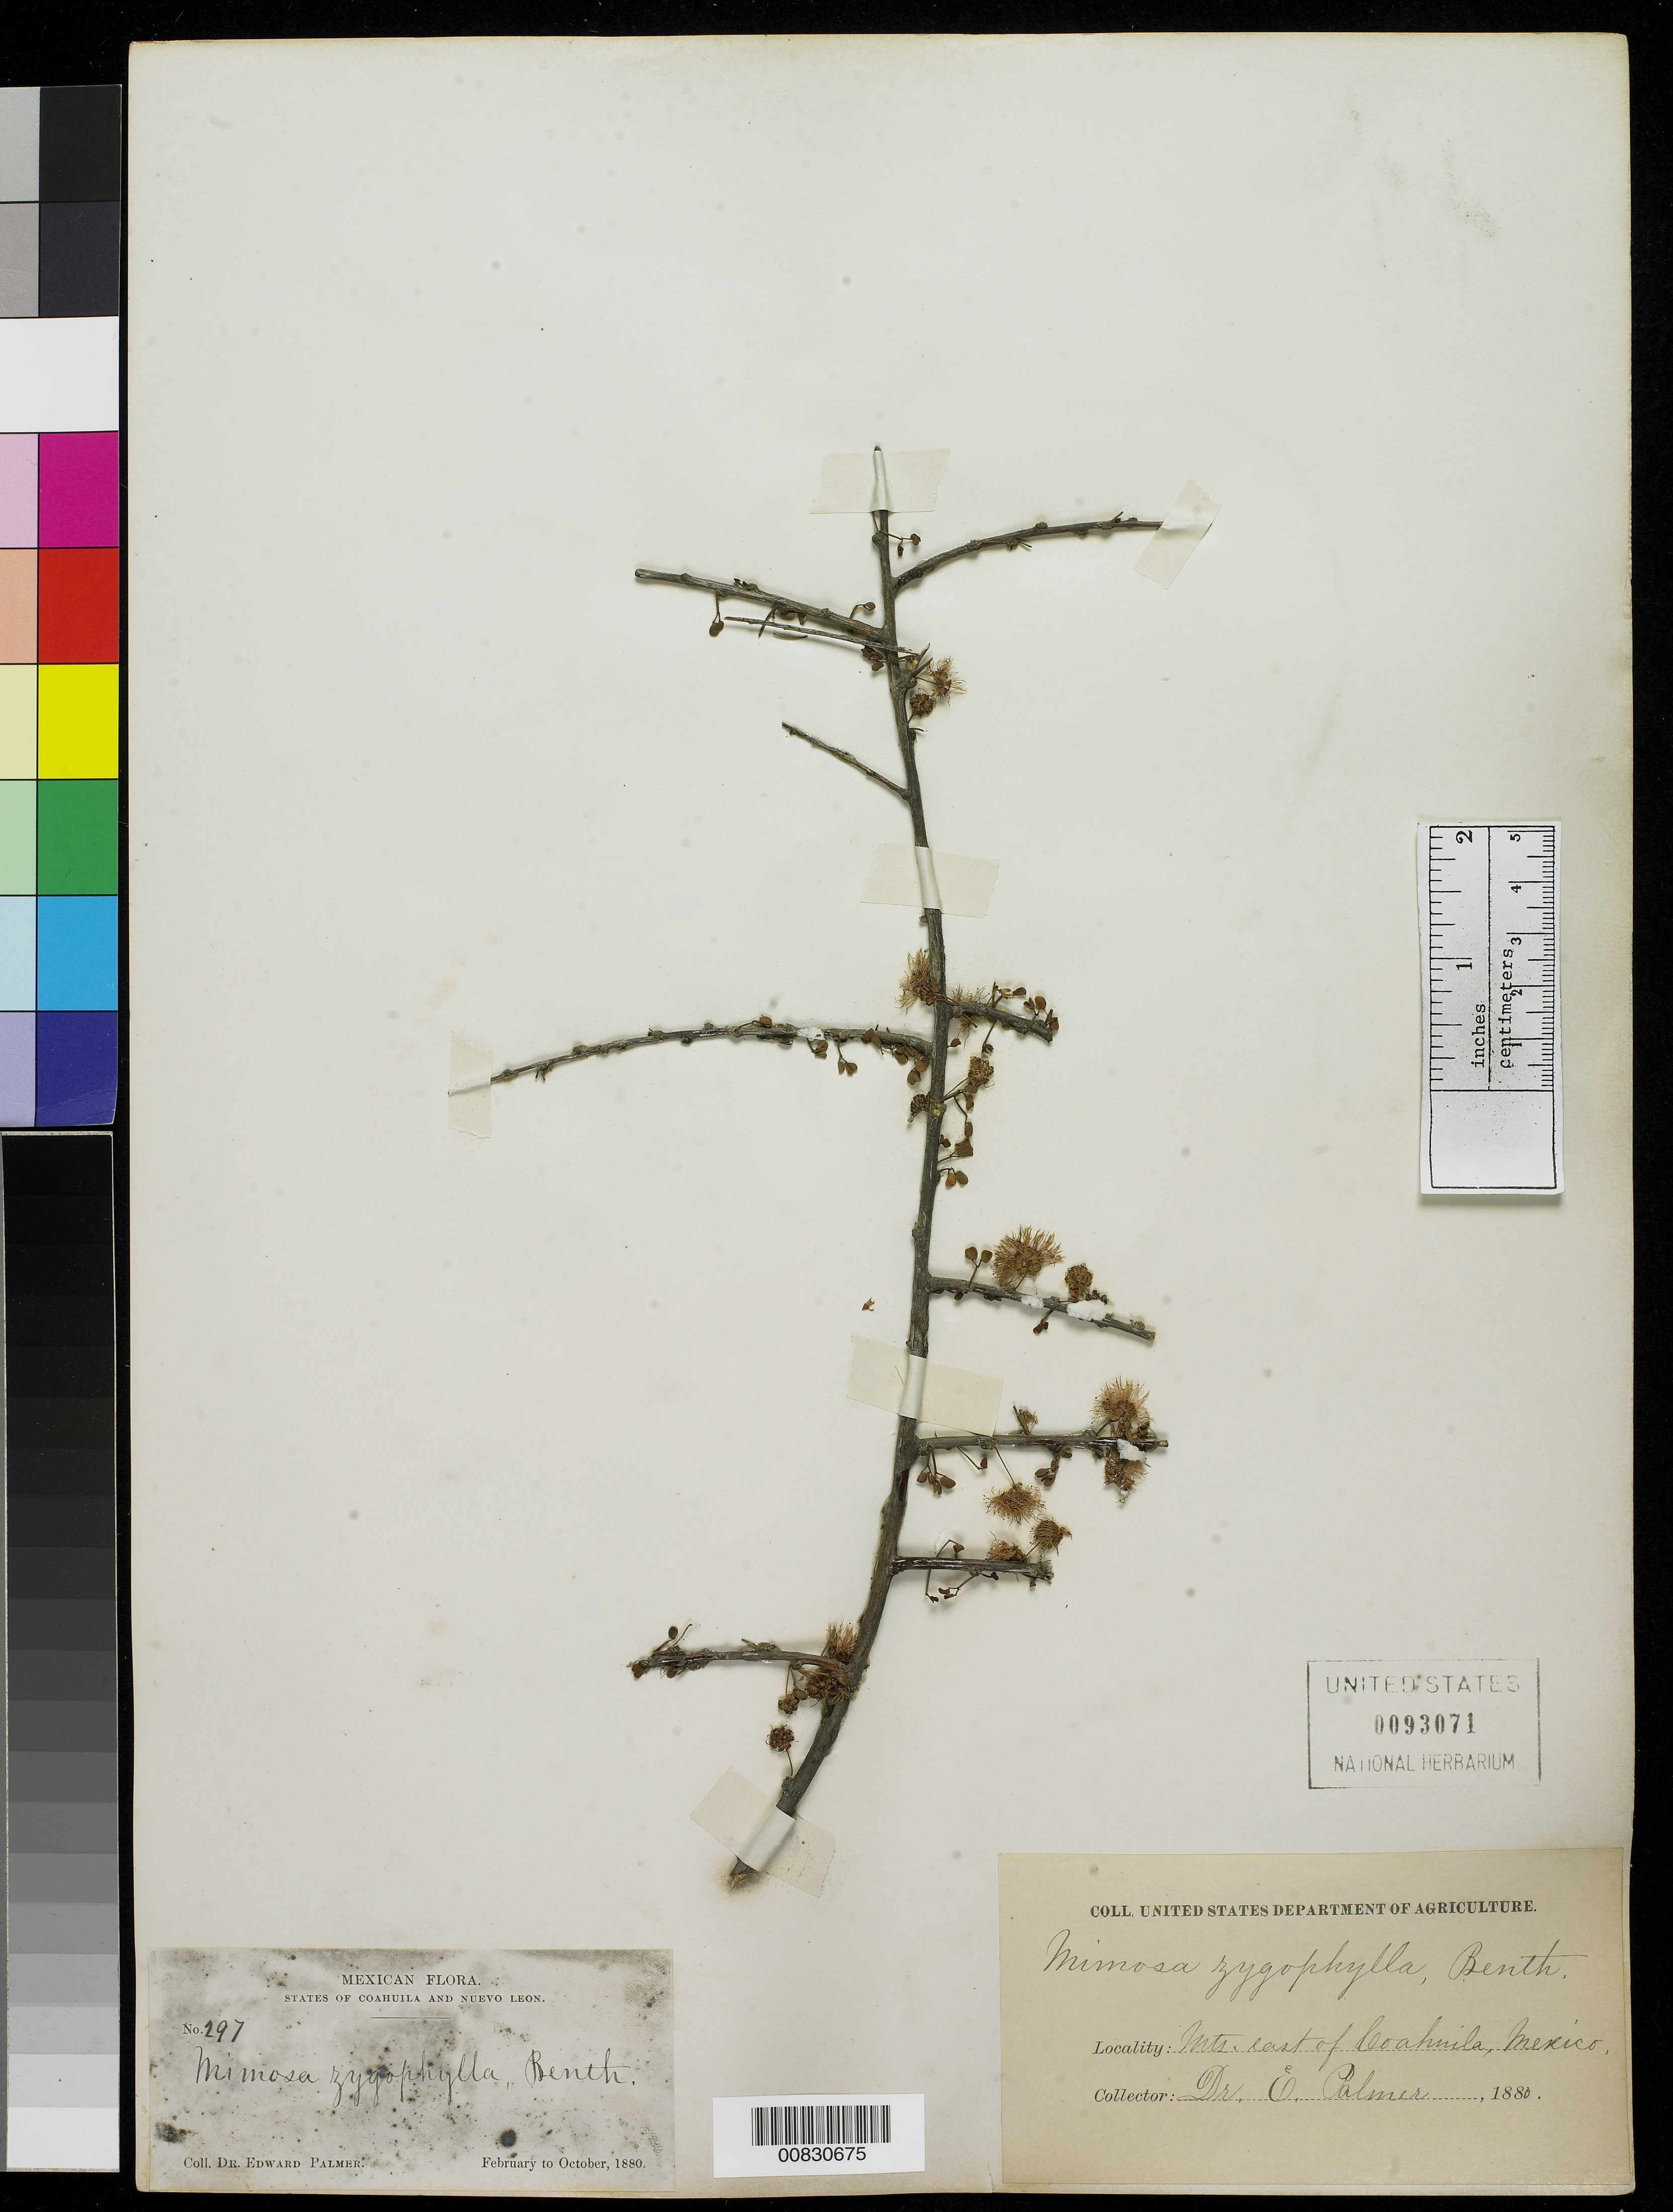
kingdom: Plantae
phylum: Tracheophyta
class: Magnoliopsida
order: Fabales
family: Fabaceae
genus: Mimosa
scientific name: Mimosa zygophylla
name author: Benth.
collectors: E. Palmer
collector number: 297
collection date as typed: Feb 1880 to -- Oct 1880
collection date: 1880-02/1880-10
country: Mexico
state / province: Coahuila / Nuevo León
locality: Mts. East of Coahuila.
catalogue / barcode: US 93071